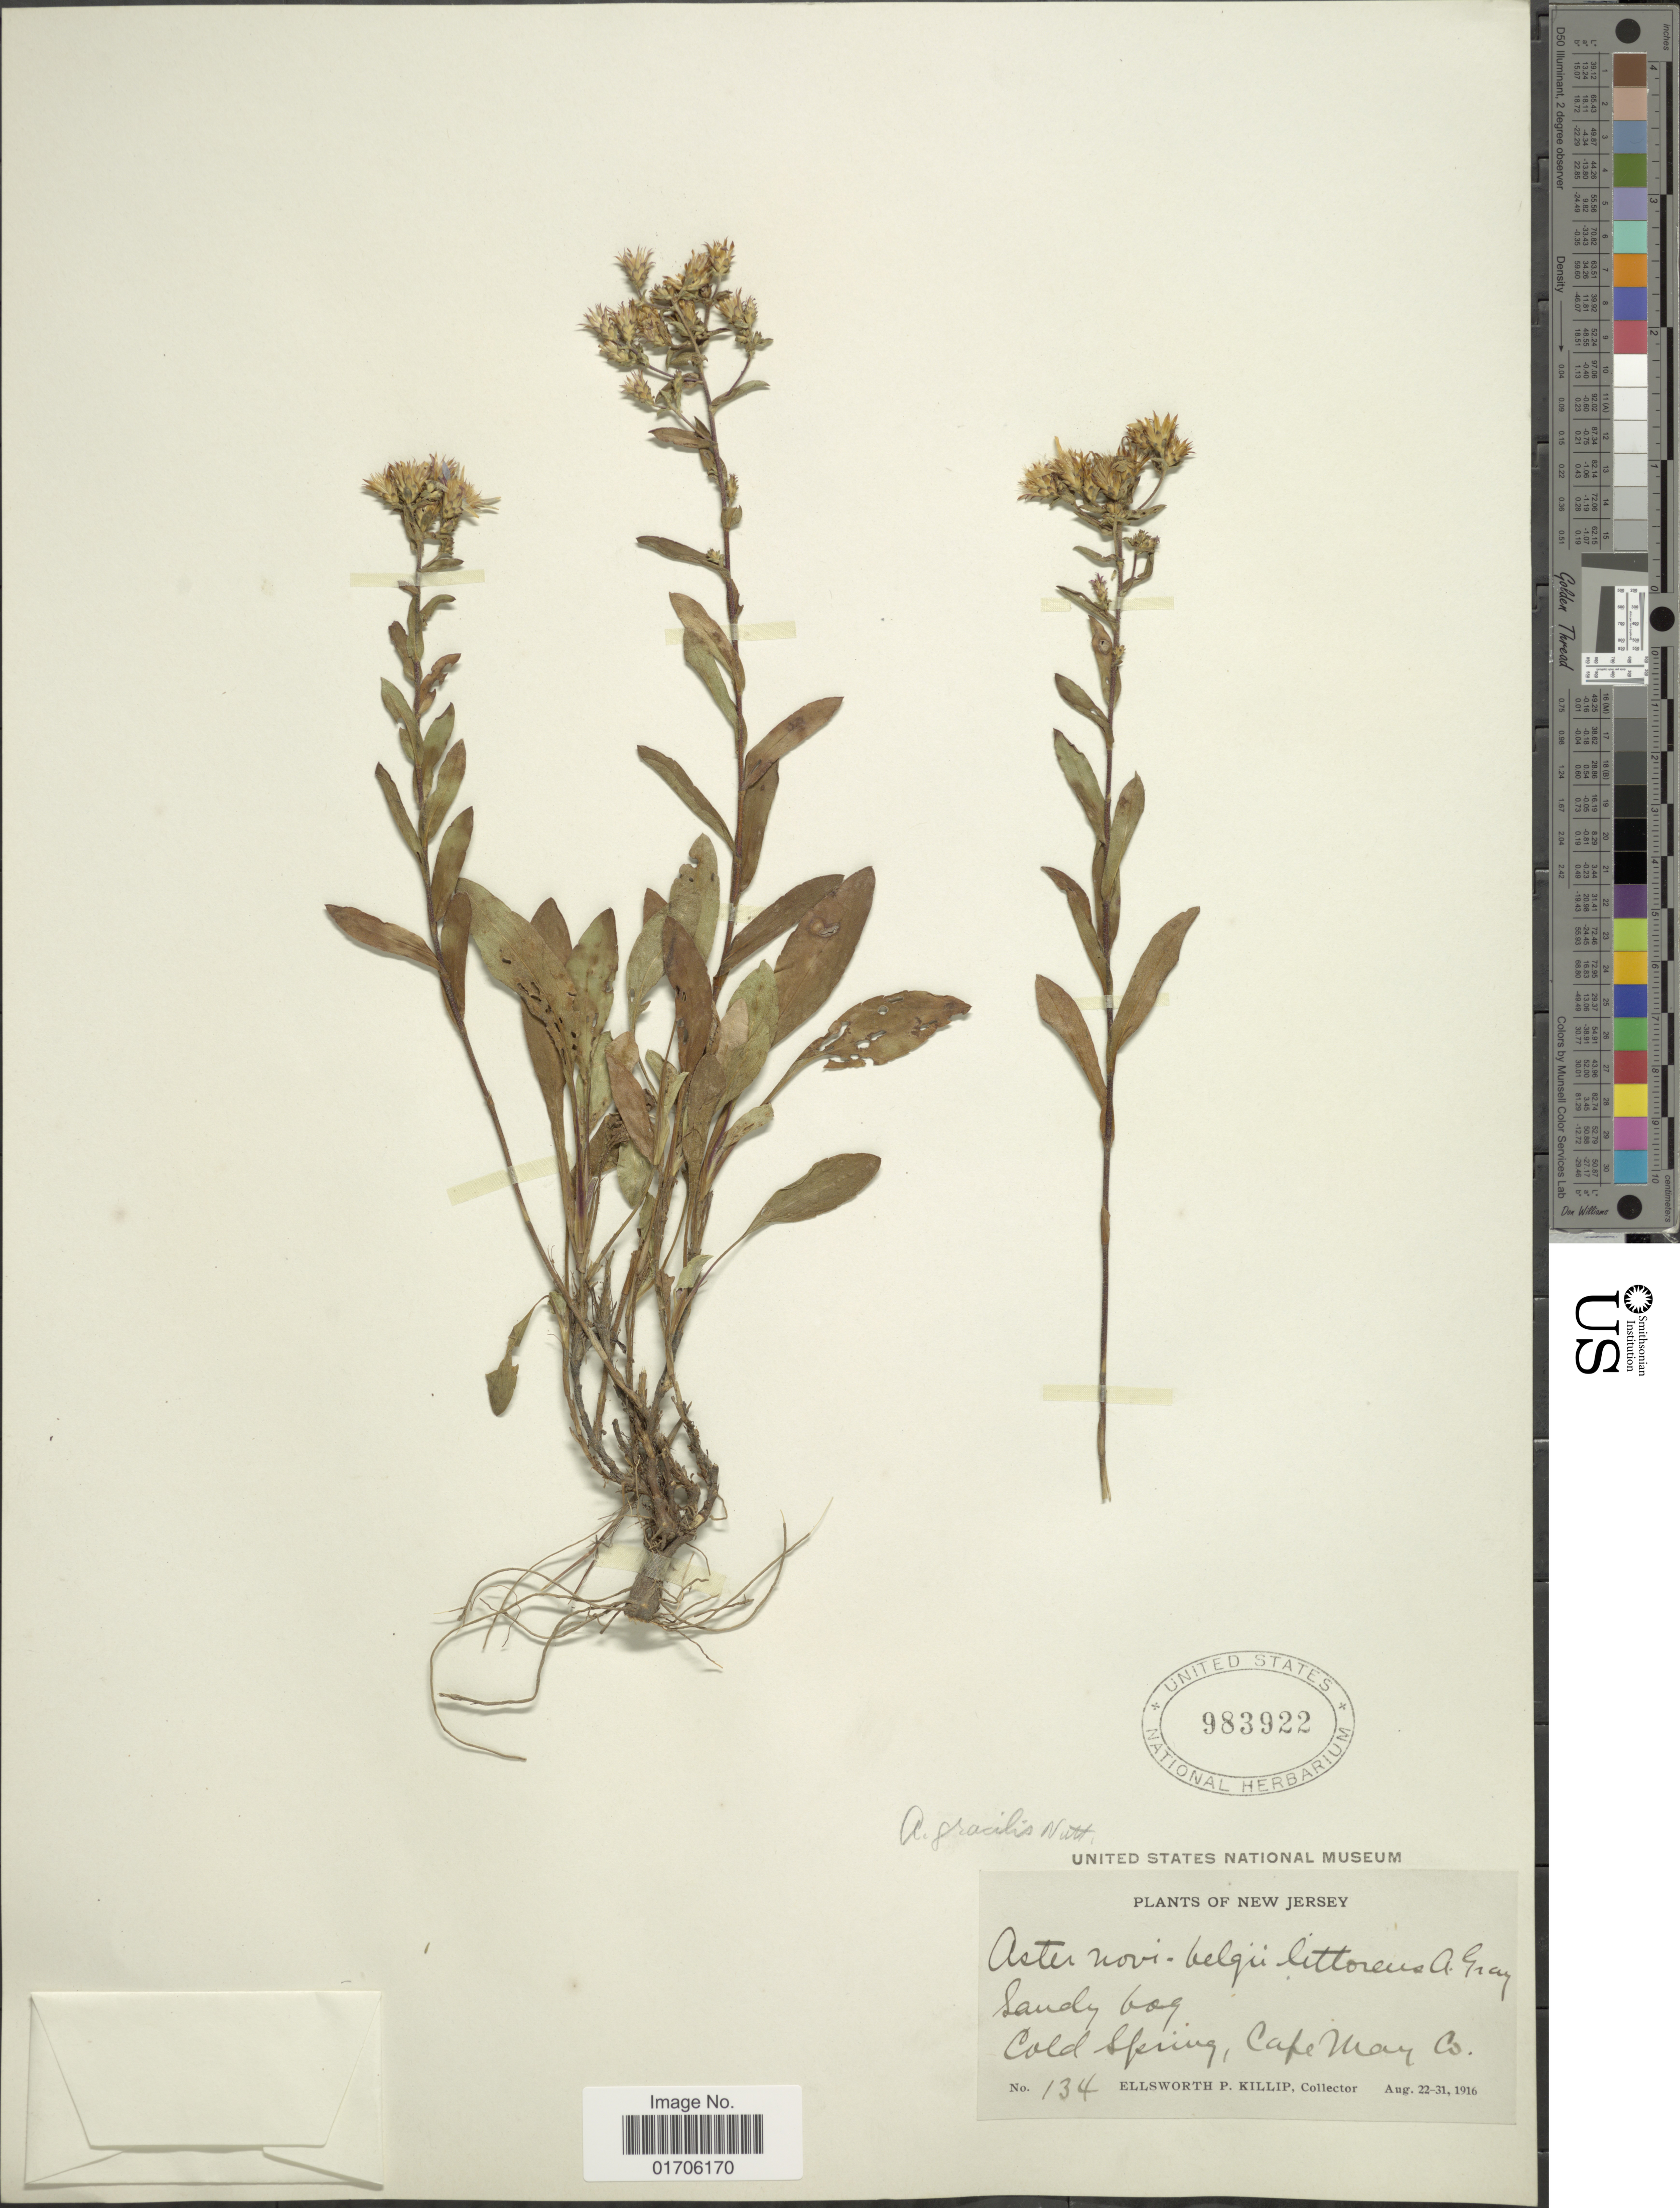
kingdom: Plantae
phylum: Tracheophyta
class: Magnoliopsida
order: Asterales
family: Asteraceae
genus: Eurybia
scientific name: Eurybia compacta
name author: G.L. Nesom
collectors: E. P. Killip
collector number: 134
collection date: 1916-08-22/1916-08-31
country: United States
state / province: New Jersey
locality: New Jersey. Sandy bog, Cold Spring, Cape May Co.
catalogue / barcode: US 983922